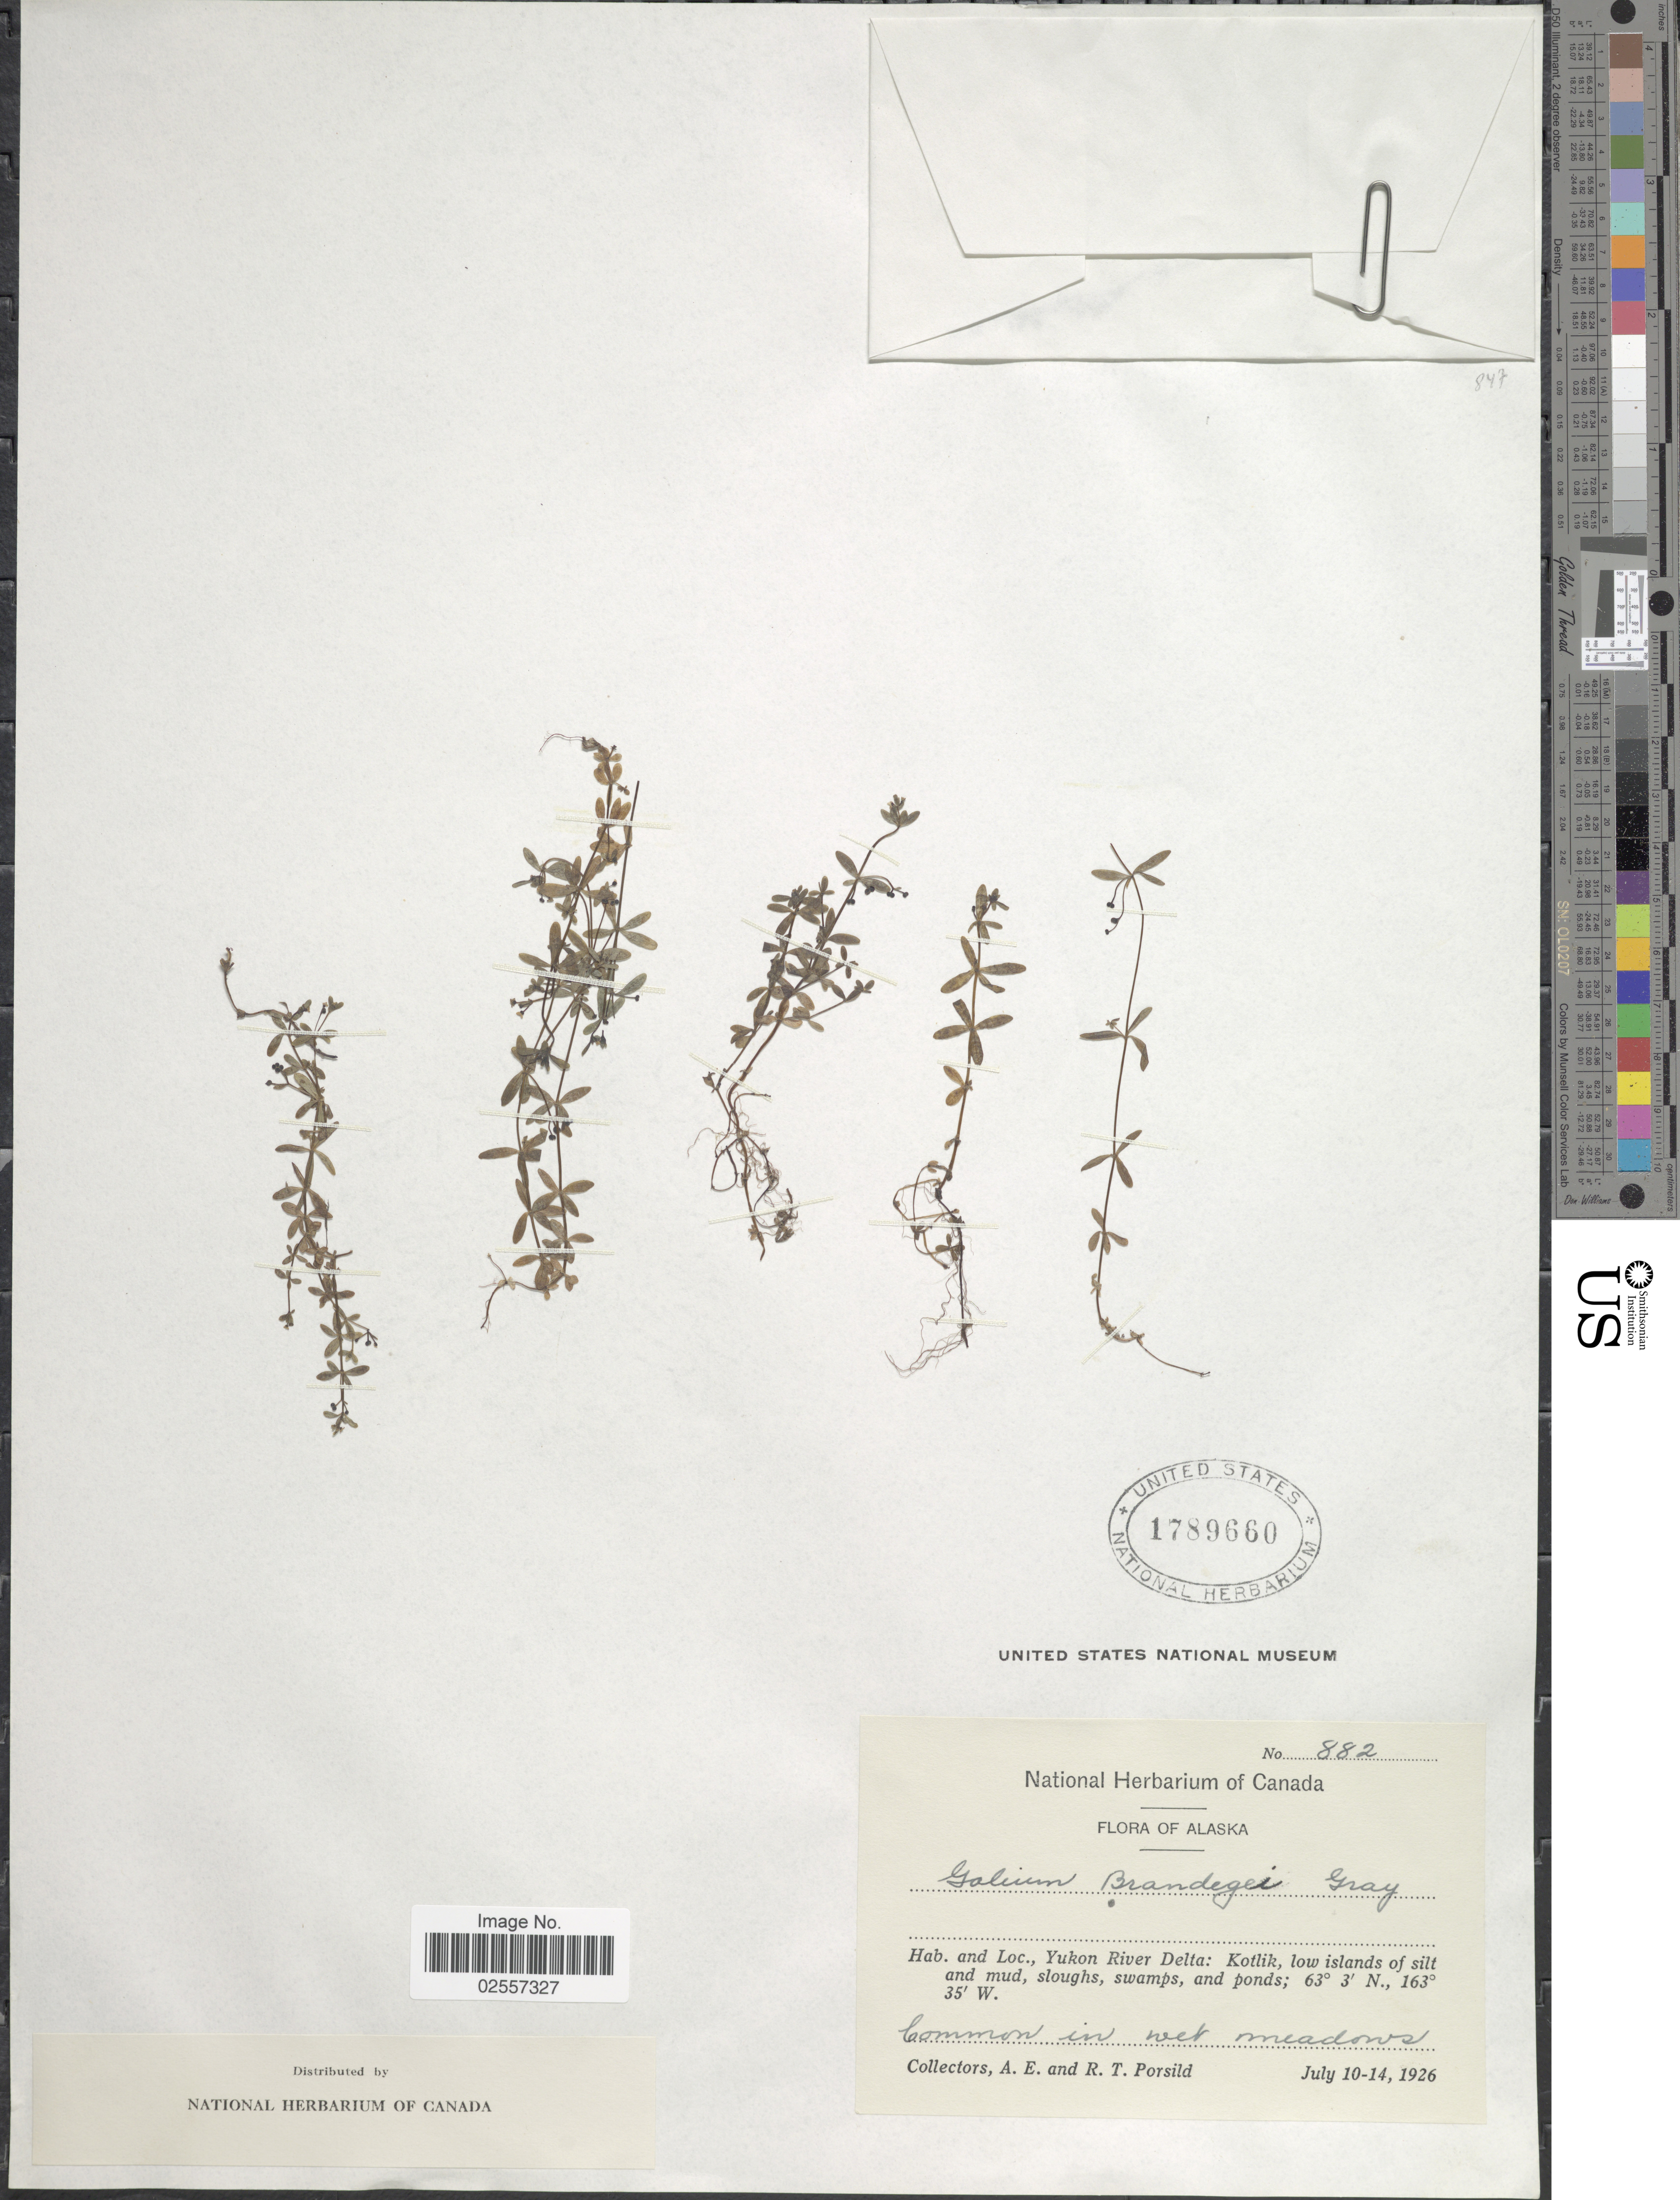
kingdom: Plantae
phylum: Tracheophyta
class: Magnoliopsida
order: Gentianales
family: Rubiaceae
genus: Galium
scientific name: Galium brandegeei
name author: A. Gray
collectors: A. E. Porsild & R. T. Porsild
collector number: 882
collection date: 1926-07-10/1926-07-14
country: United States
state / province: Alaska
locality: Yukon River Delta: Kotlik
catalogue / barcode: US 1789660